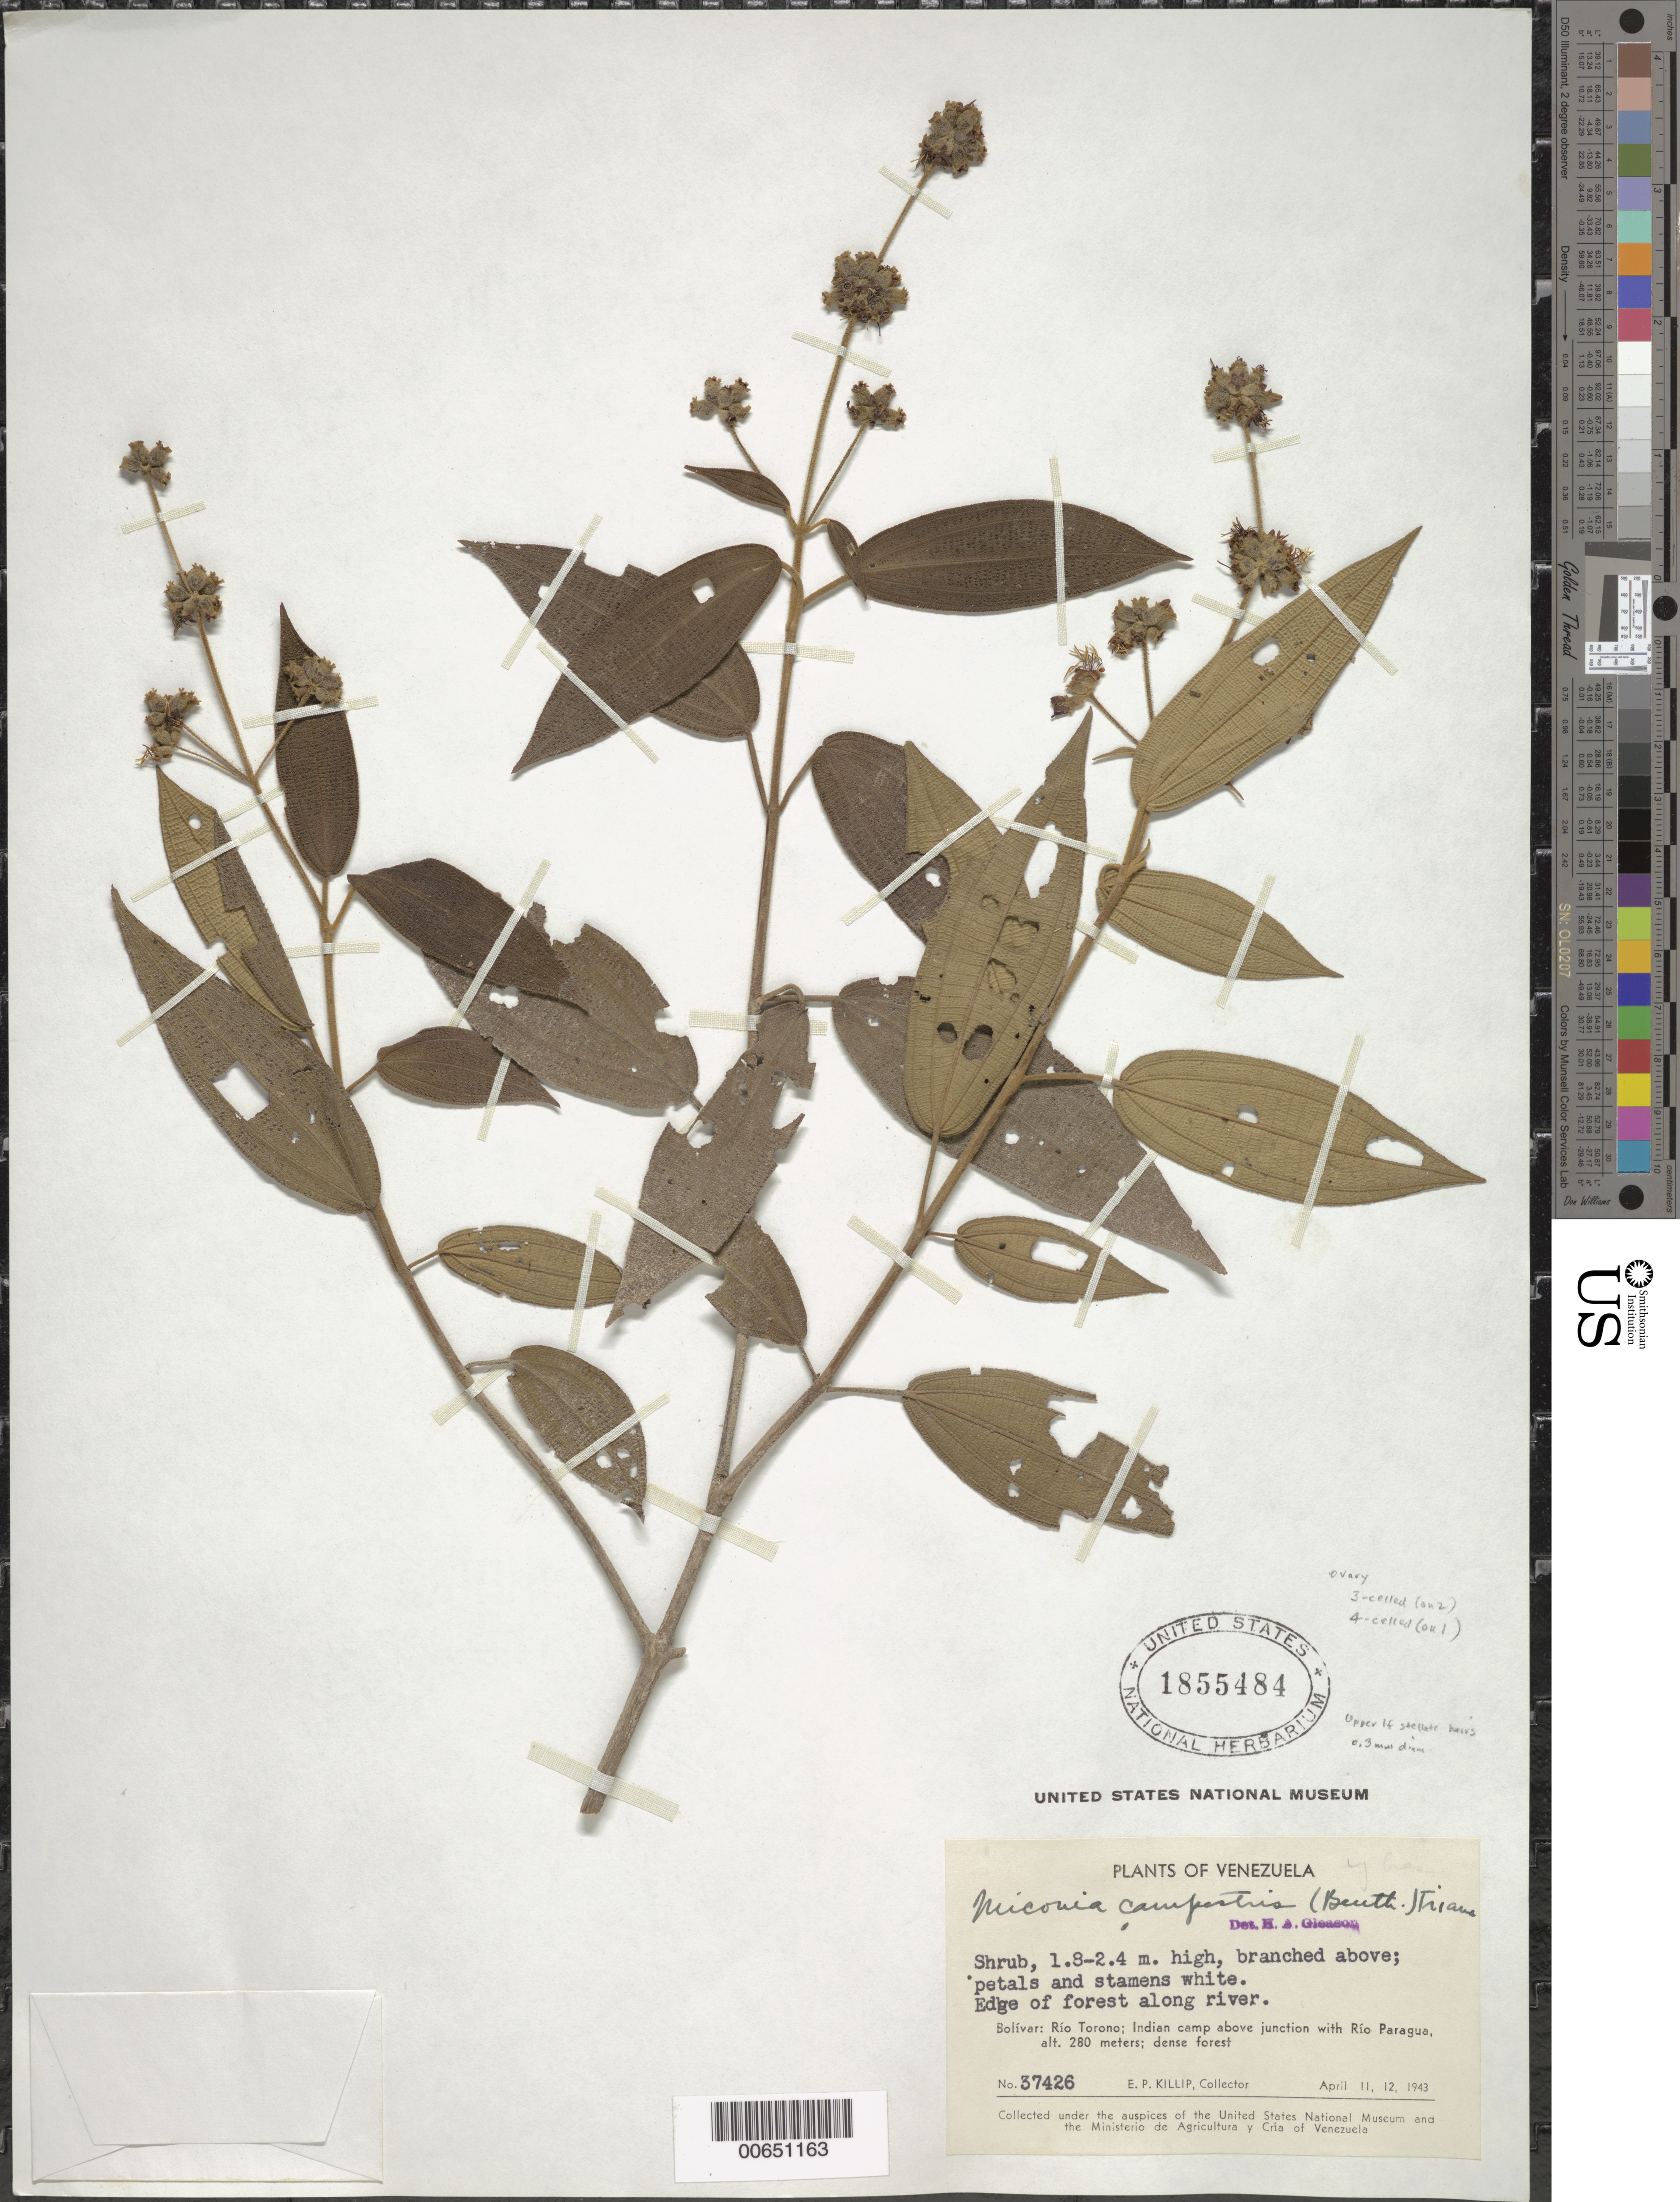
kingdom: Plantae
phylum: Tracheophyta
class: Magnoliopsida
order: Myrtales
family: Melastomataceae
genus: Miconia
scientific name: Miconia campestris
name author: (Benth.) Triana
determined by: Gleason, H. A.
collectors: E. P. Killip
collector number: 37426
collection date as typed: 11-Apr-43 to 12-Apr-43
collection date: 1943-04-11/1943-04-12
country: Venezuela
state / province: Bolívar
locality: Río Torono, Indian camp above junction with Río Paragua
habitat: Dense forest; edge of forest along river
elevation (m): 280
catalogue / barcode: US 1855484